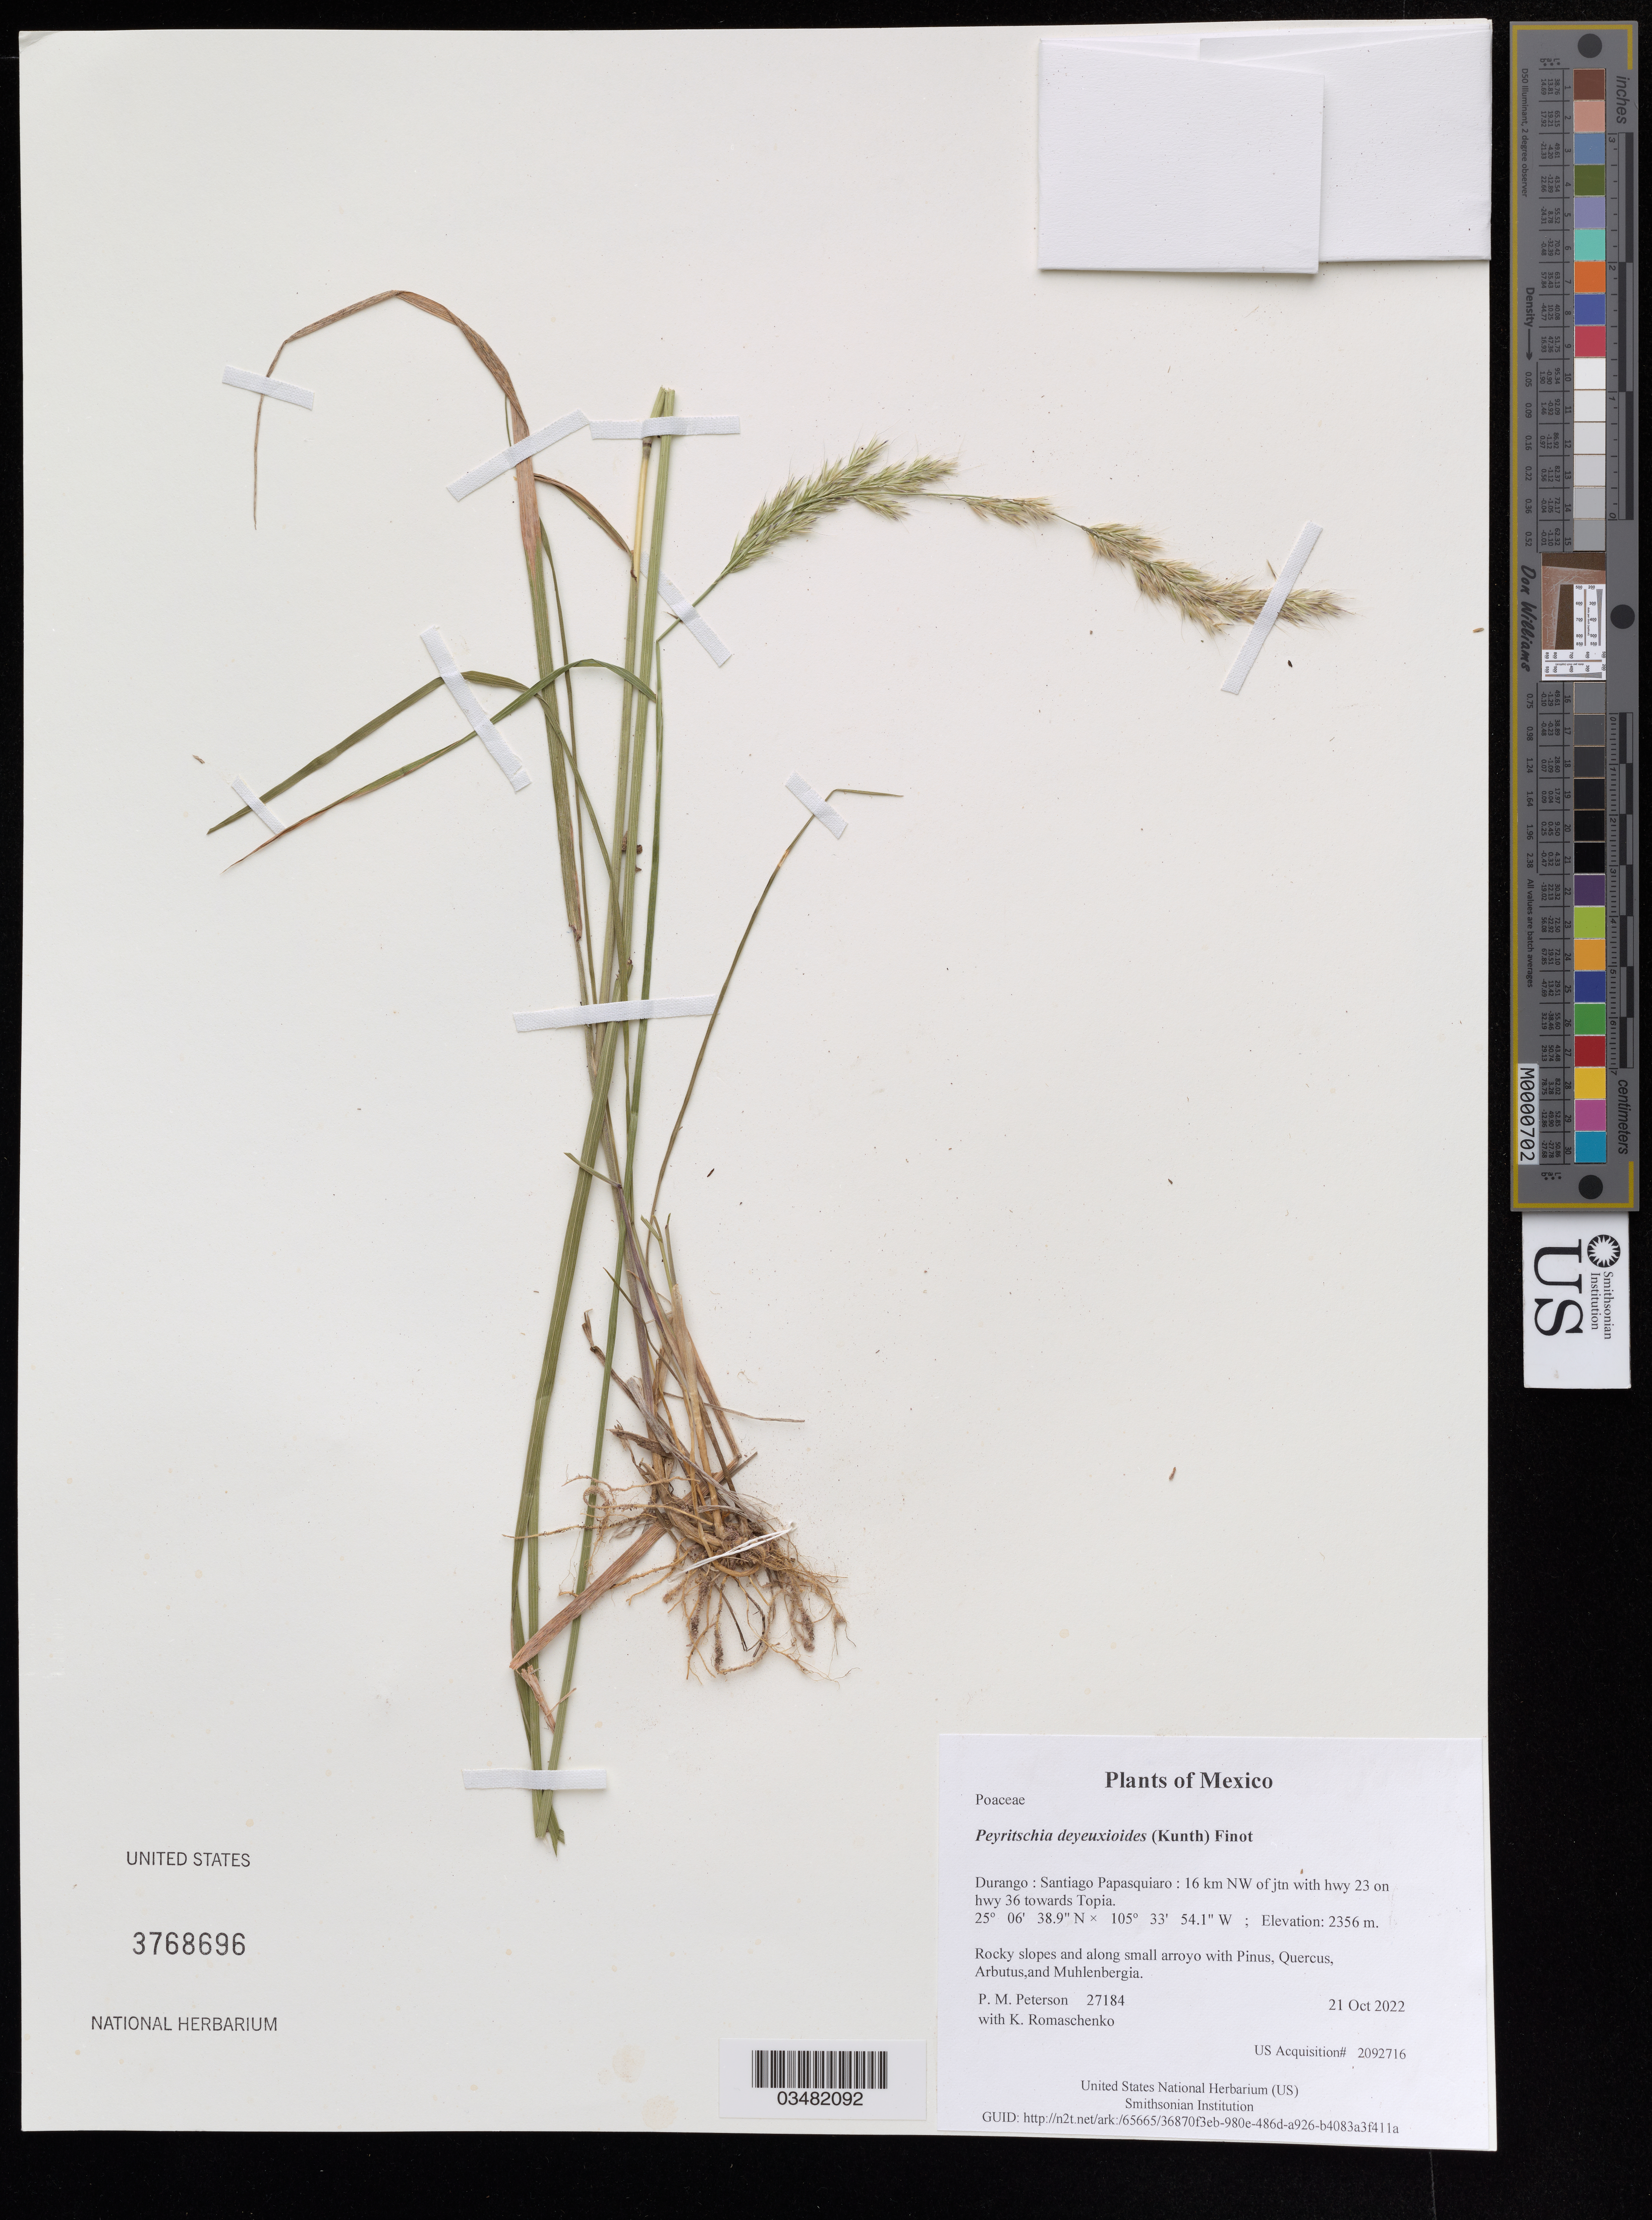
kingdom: Plantae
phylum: Tracheophyta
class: Liliopsida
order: Poales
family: Poaceae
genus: Peyritschia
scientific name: Peyritschia deyeuxioides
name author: (Kunth) Finot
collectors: P. M. Peterson & K. Romaschenko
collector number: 27184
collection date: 2022-10-21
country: México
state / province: Durango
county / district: Santiago Papasquiaro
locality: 16 km NW of jtn with hwy 23 on hwy 36 towards Topia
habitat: Rocky slopes and along small arroyo with Pinus, Quercus, Arbutus,and Muhlenbergia.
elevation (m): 2356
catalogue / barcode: US 3768696